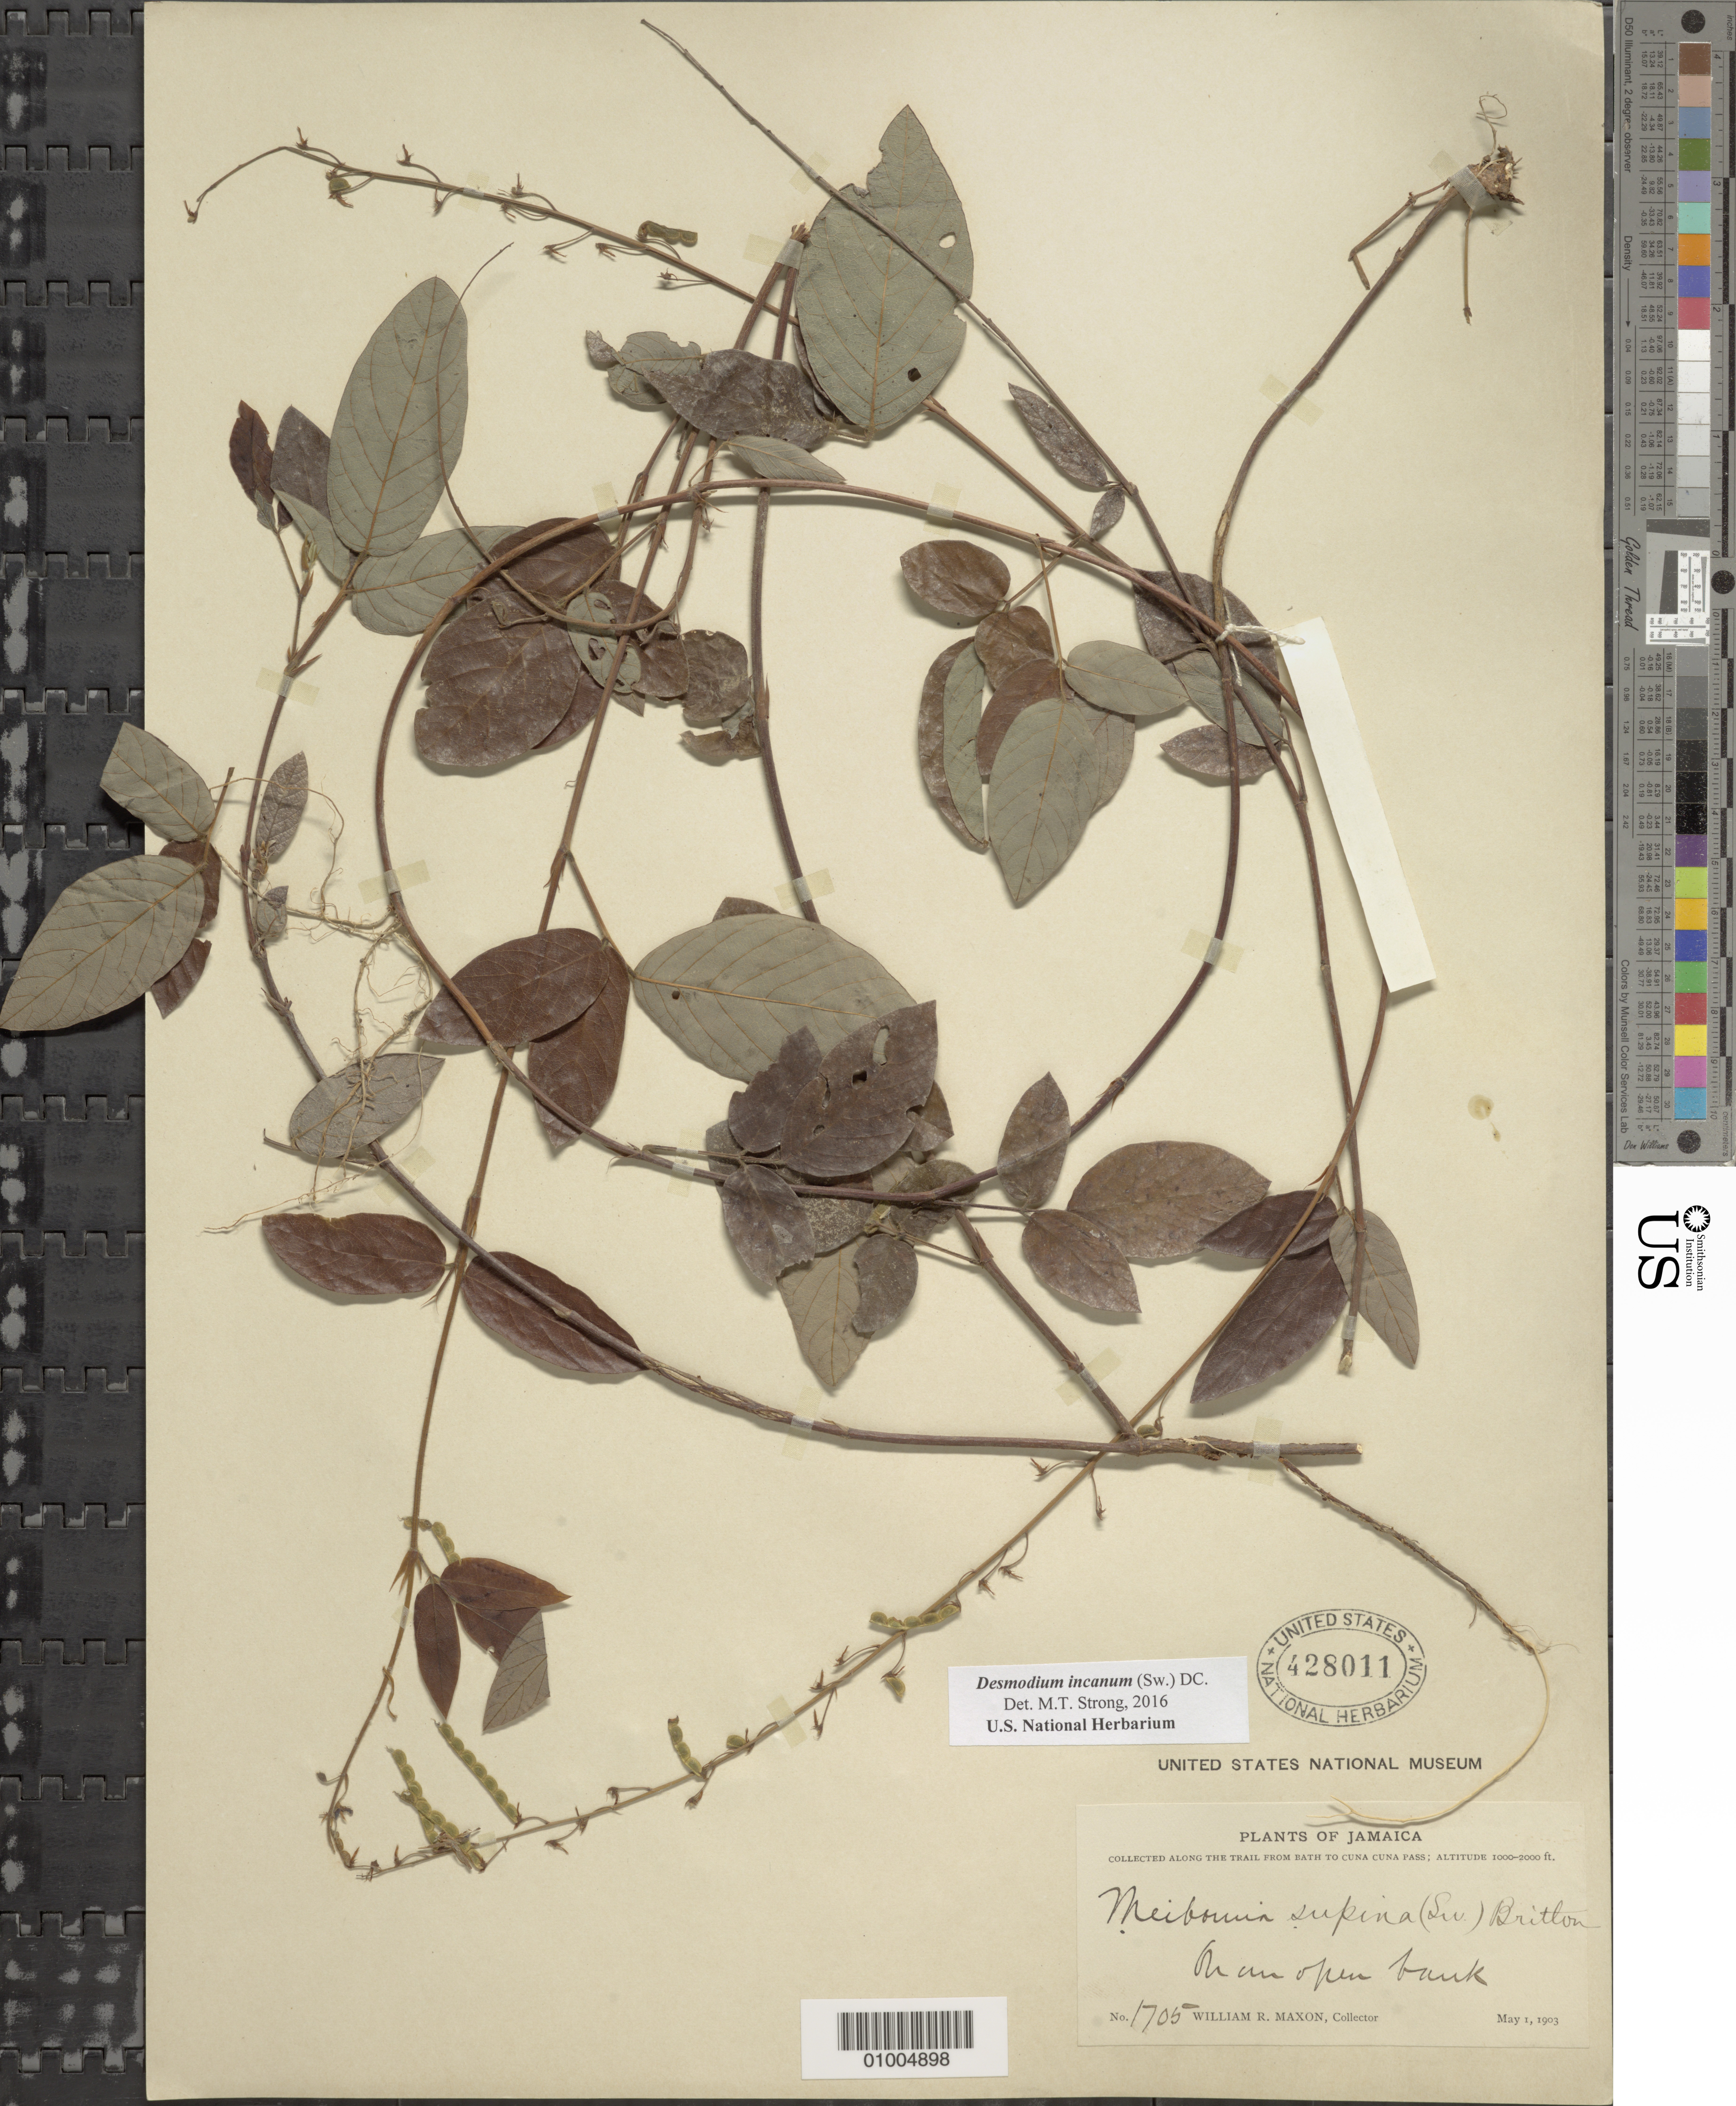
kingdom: Plantae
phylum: Tracheophyta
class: Magnoliopsida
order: Fabales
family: Fabaceae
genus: Desmodium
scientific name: Desmodium incanum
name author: (Sw.) DC.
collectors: W. R. Maxon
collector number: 1705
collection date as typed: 01 May 1903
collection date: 1903-05-01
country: Jamaica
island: Jamaica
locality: Collected along the trail from Bath to Cuna Cuna Pass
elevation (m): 305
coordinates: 0 N, 0 E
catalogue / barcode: US 428011